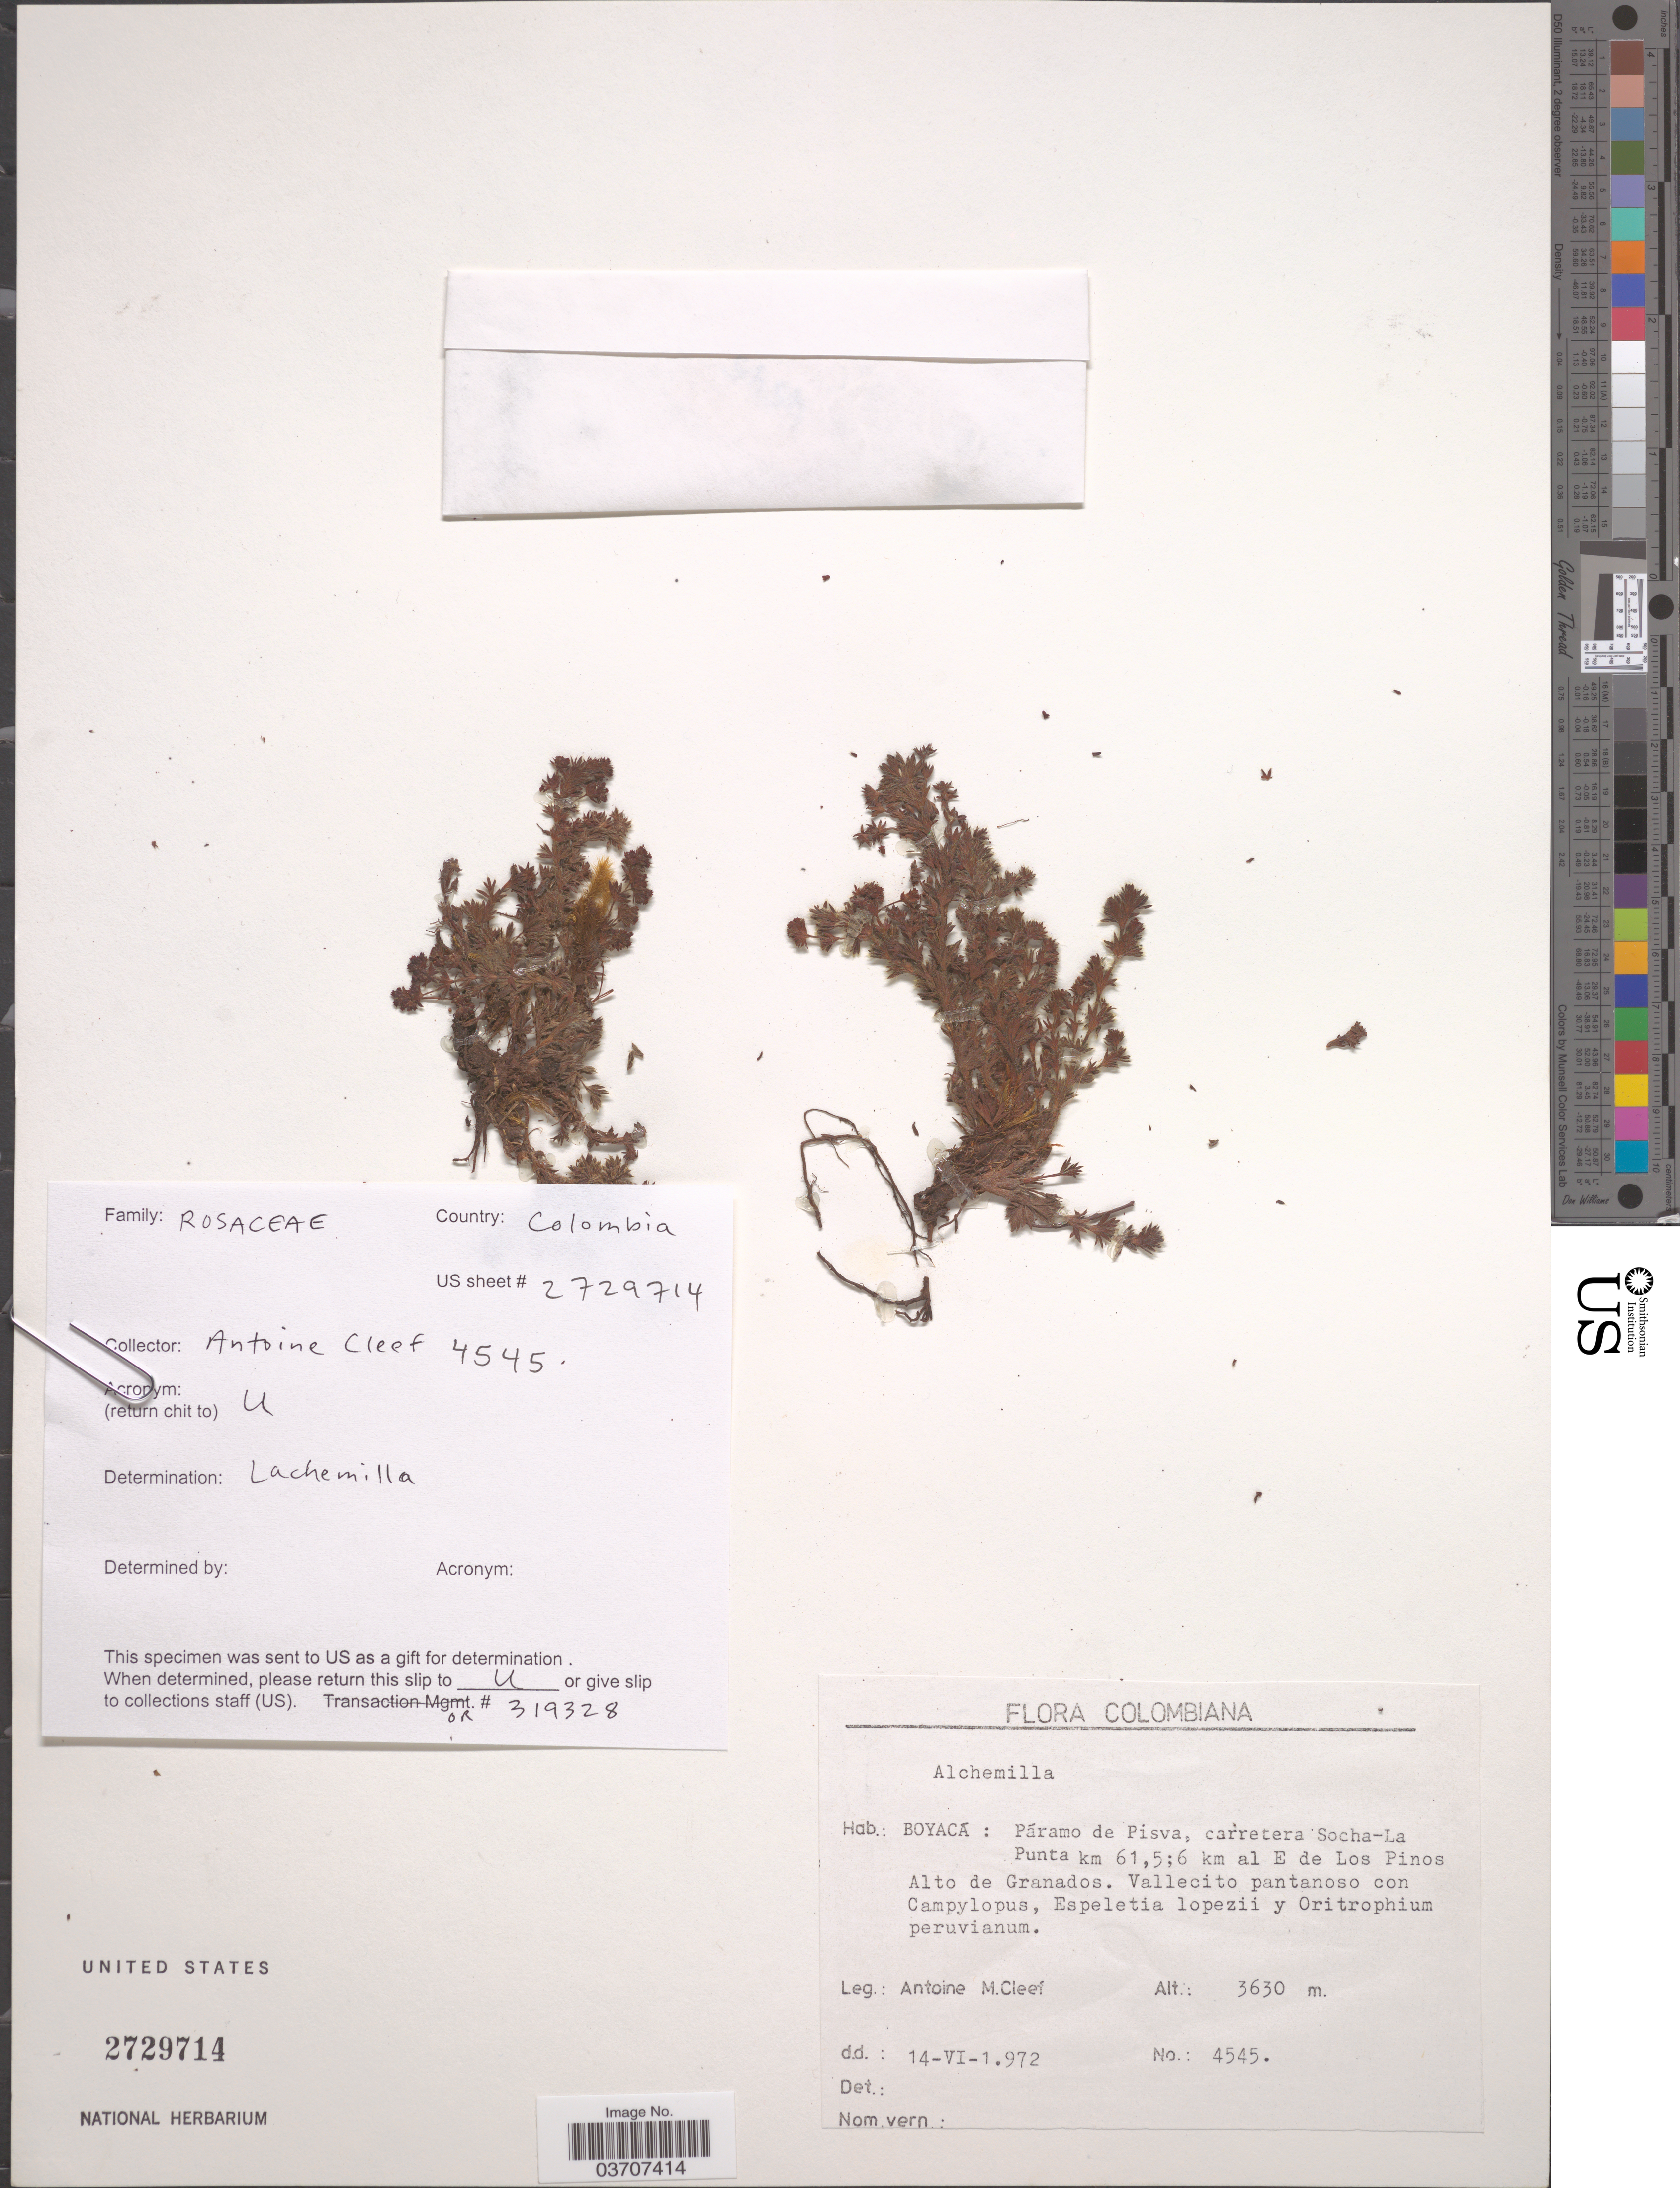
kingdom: Plantae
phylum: Tracheophyta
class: Magnoliopsida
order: Rosales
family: Rosaceae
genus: Lachemilla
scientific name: Lachemilla sp.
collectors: A. M. Cleef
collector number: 4545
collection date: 1972-06-14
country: Colombia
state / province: Boyacá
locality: Páramo de Pisva, carretera Socha-La Punta km 61,5;6 km al E de Los Pinos Alto de Granados.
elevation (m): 3630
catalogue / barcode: US 2729714